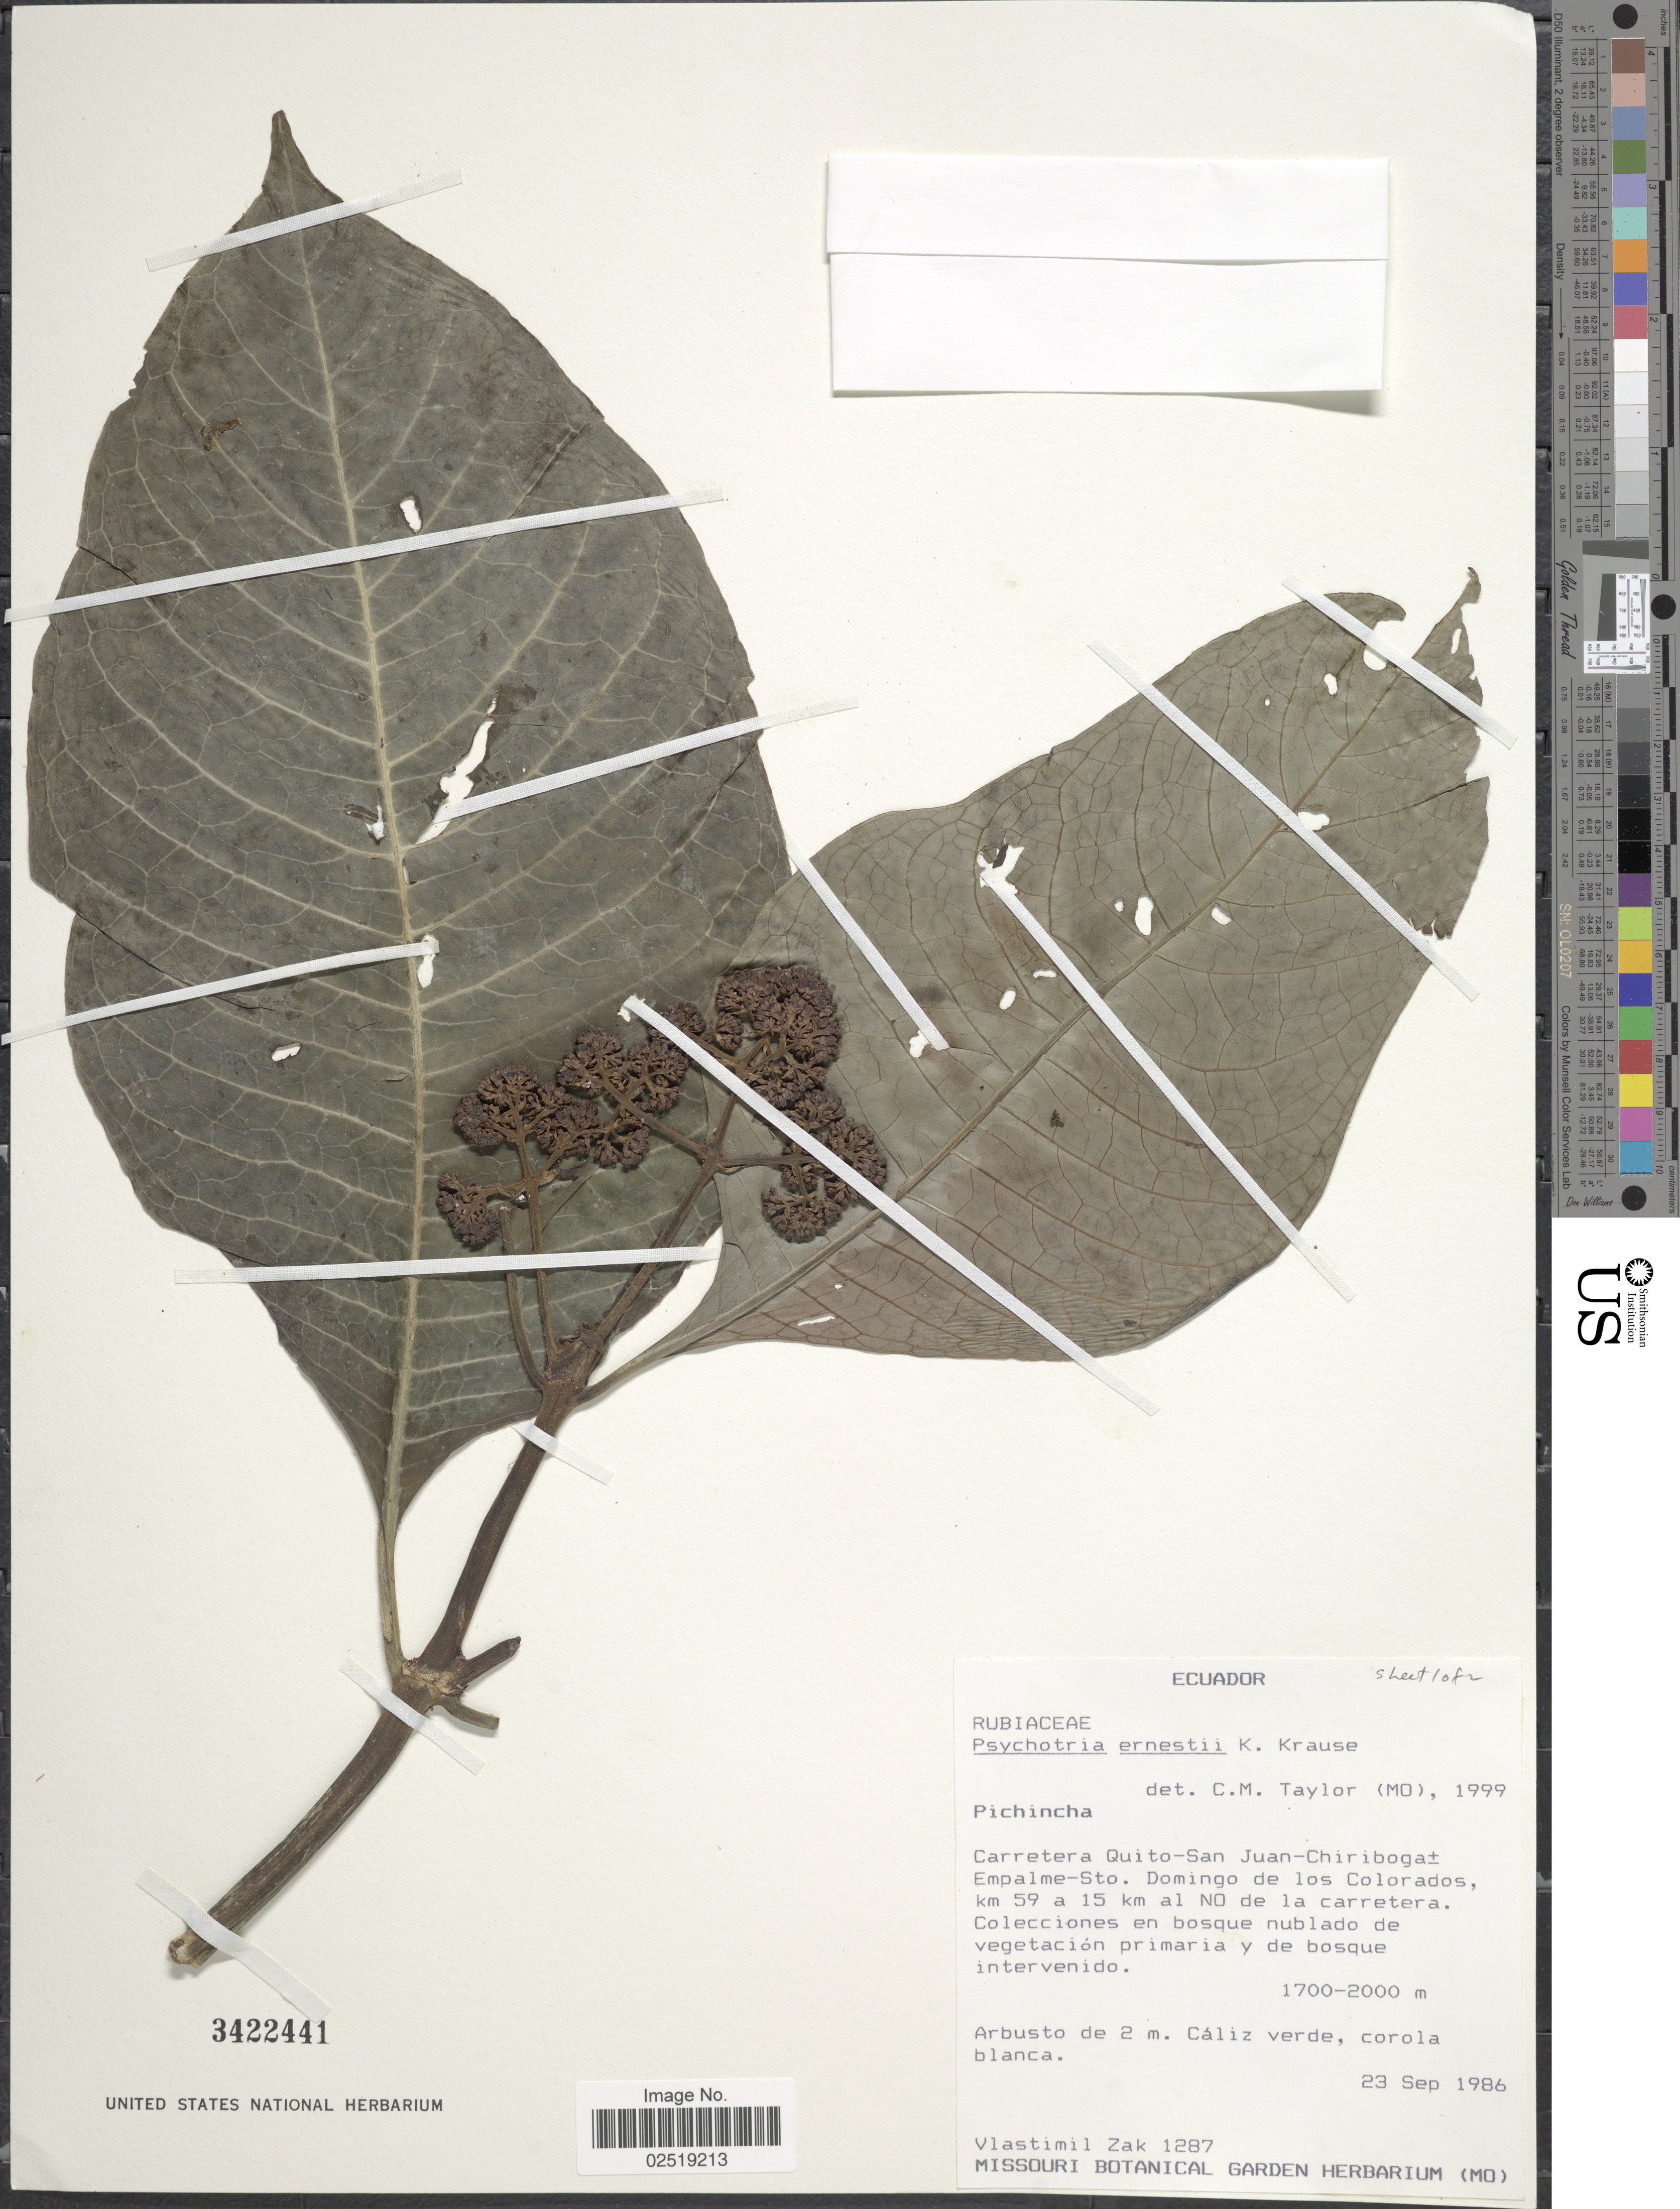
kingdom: Plantae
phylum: Tracheophyta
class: Magnoliopsida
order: Gentianales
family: Rubiaceae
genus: Psychotria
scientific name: Psychotria ernestii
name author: K. Krause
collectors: V. Zak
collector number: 1287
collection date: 1986-09-23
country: Ecuador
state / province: Pichincha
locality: Carretera Quito-San Juan-Chiriboga-Empalme-Sto. Domingo de los Colorados, km 59 a 15 km al NO de la carretera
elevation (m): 1700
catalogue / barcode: US 3422441